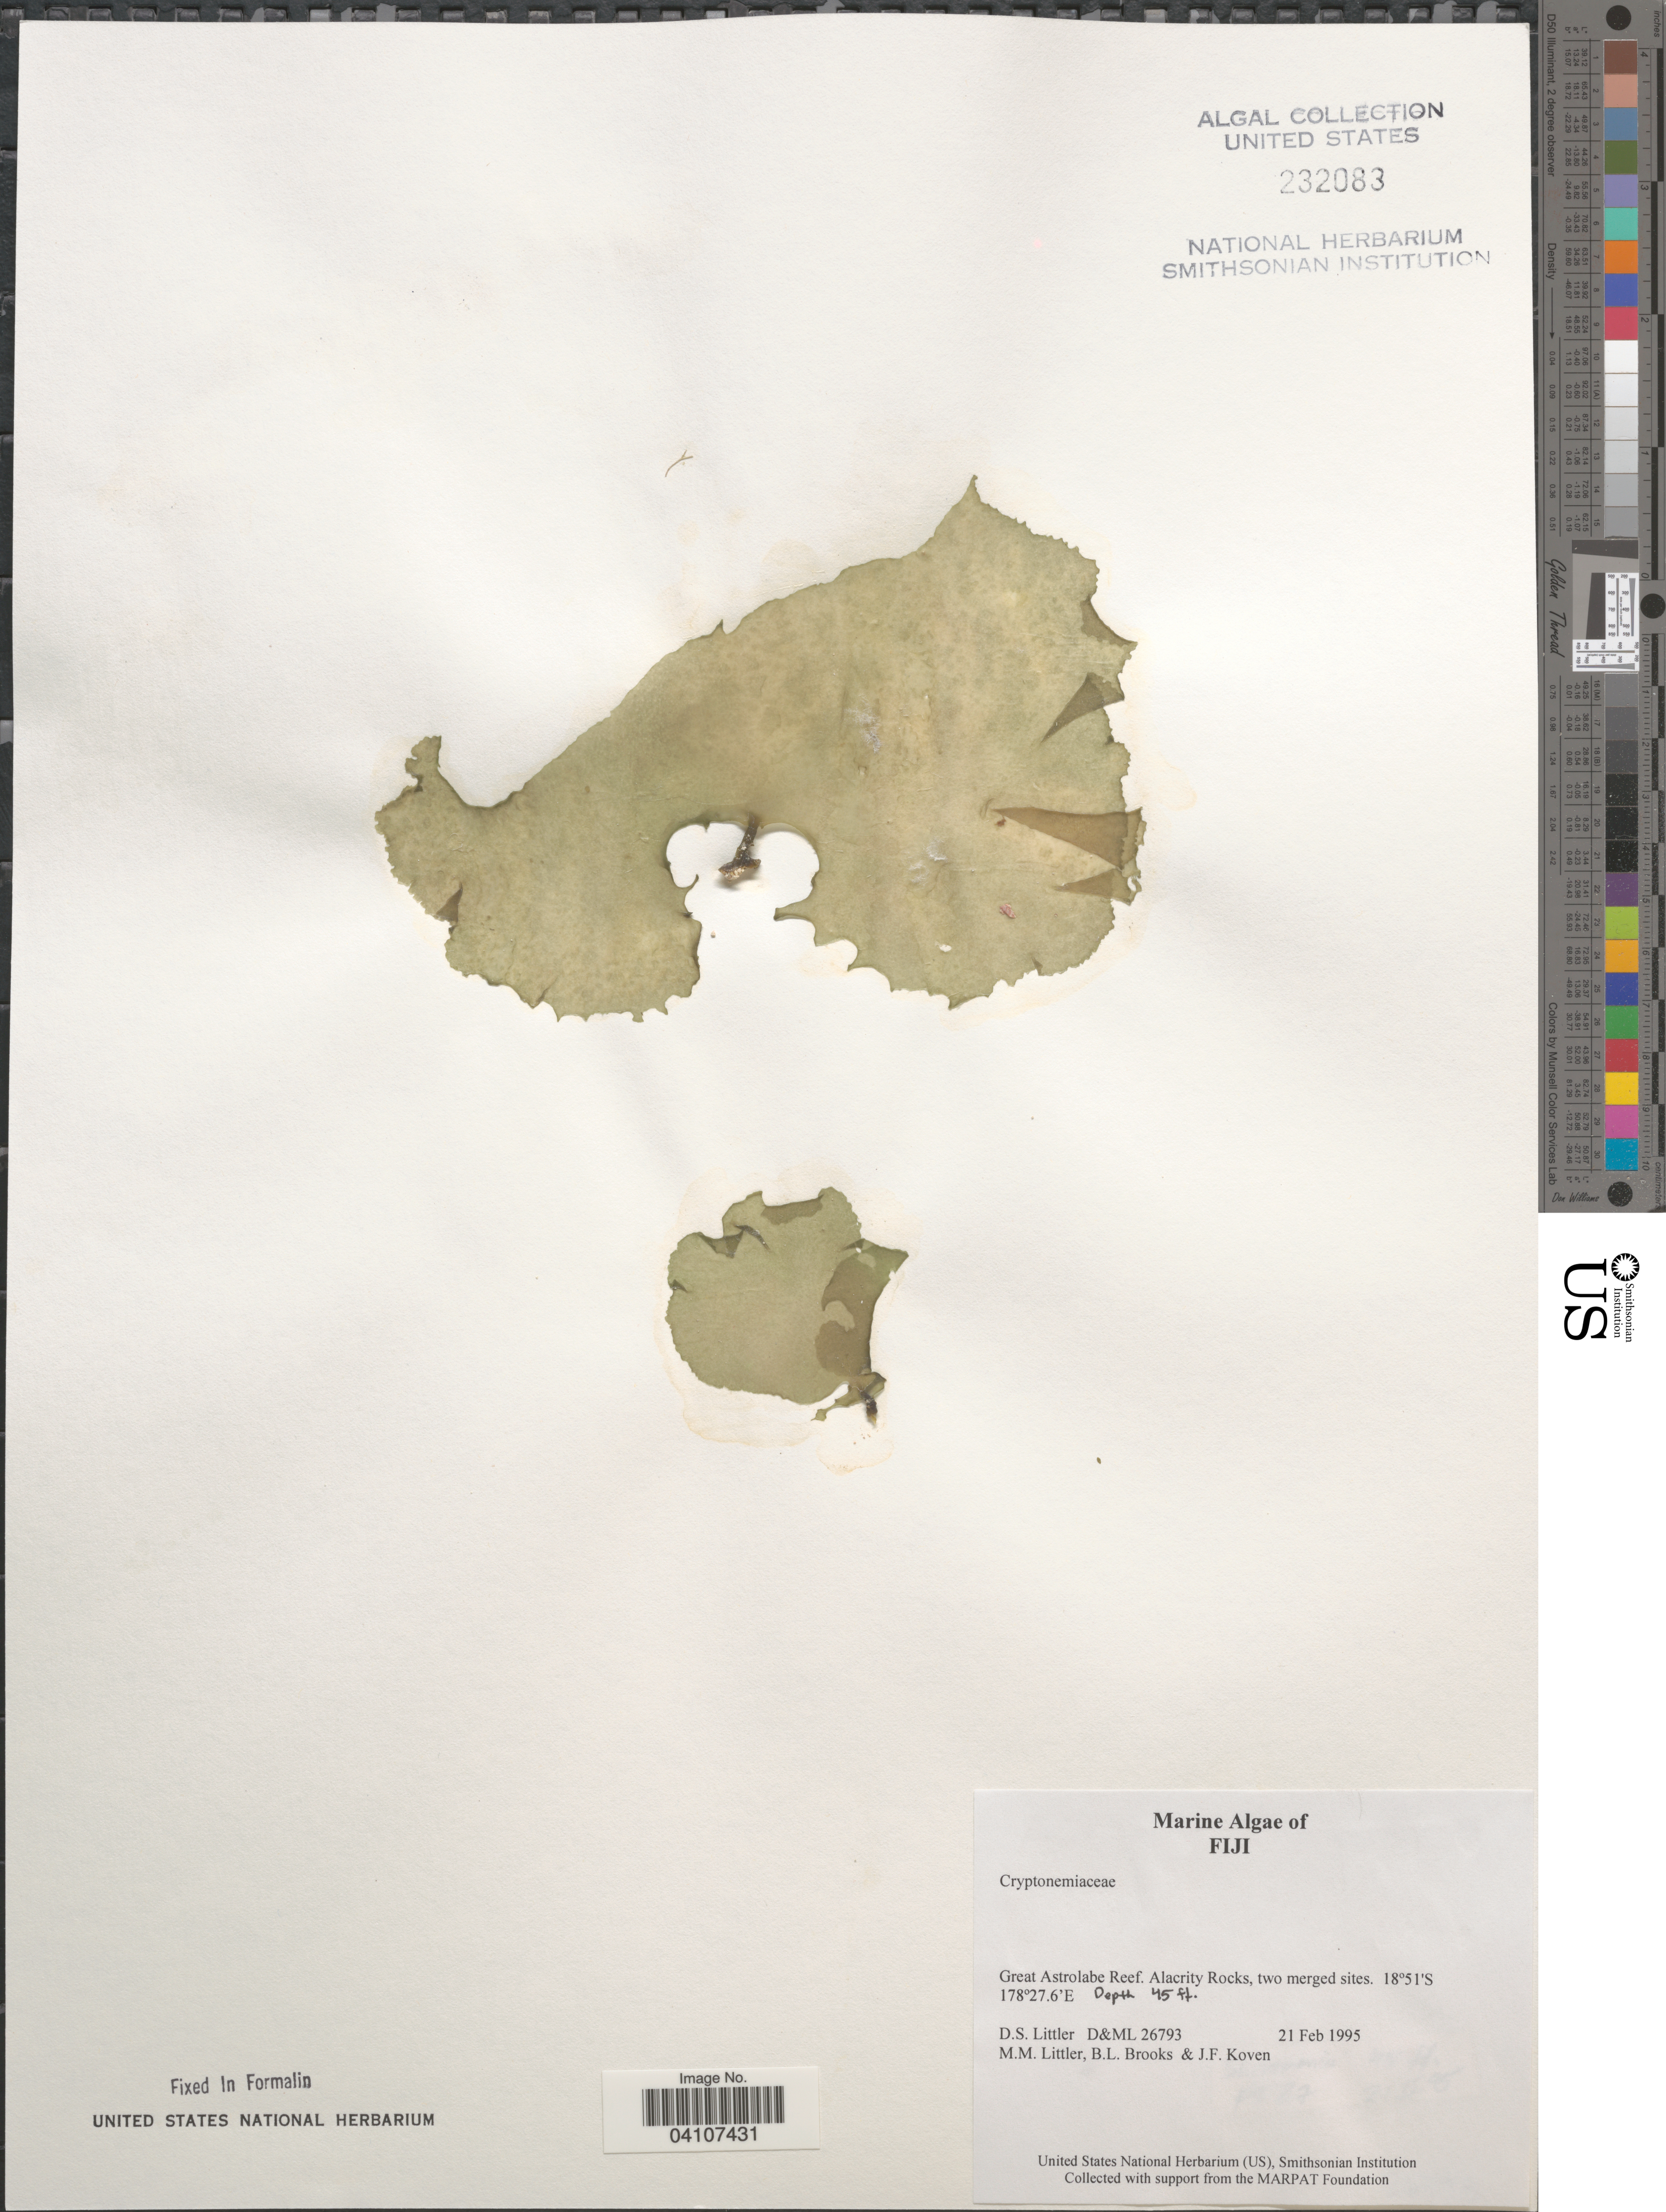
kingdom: Plantae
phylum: Rhodophyta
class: Florideophyceae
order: Cryptonemiales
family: Cryptonemiaceae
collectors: D. S. Littler, B. Brooks & J. Koven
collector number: D&ML 26793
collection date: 1995-02-21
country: Fiji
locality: Great Astrolabe Reef. Alacrity Rocks, two merged sites.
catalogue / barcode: US 232083